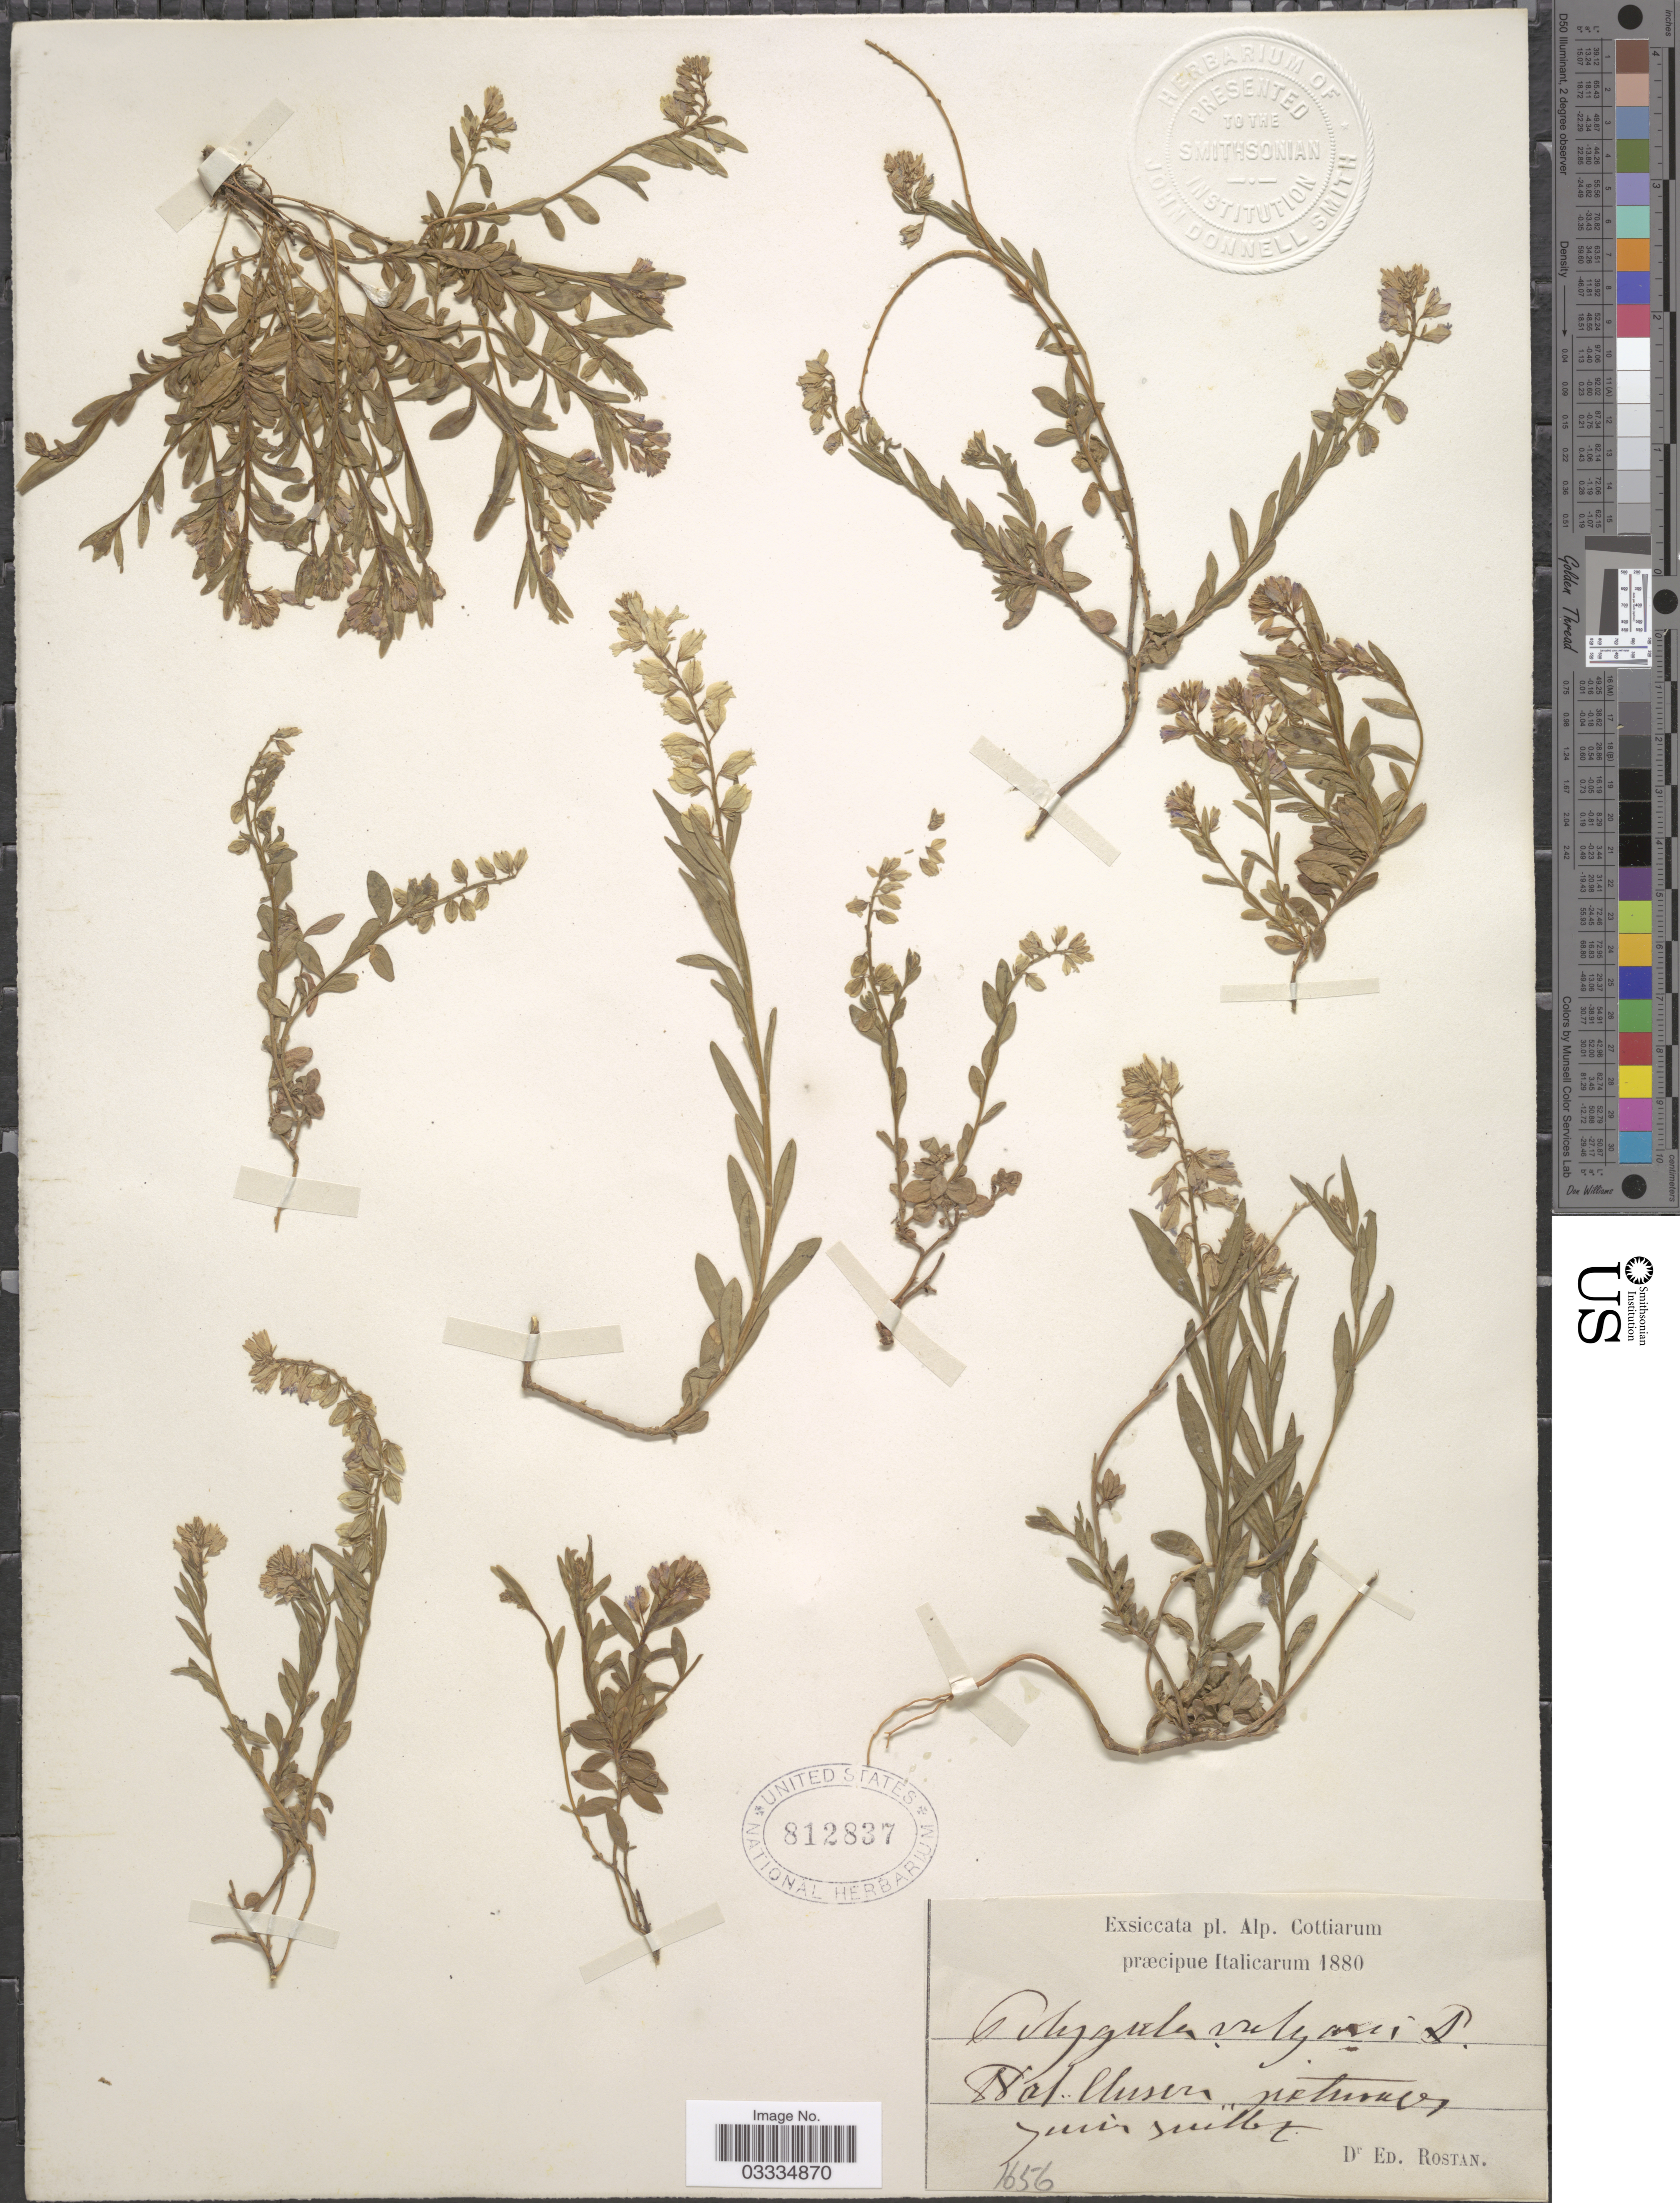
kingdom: Plantae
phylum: Tracheophyta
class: Magnoliopsida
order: Fabales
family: Polygalaceae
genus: Polygala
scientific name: Polygala vulgaris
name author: L.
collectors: E. Rostan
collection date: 1880-06/1880-07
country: Italy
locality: Alp. Cottiarum præcipue Italicarum. Nat "llusers" nietmues. [interpreted]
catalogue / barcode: US 812837